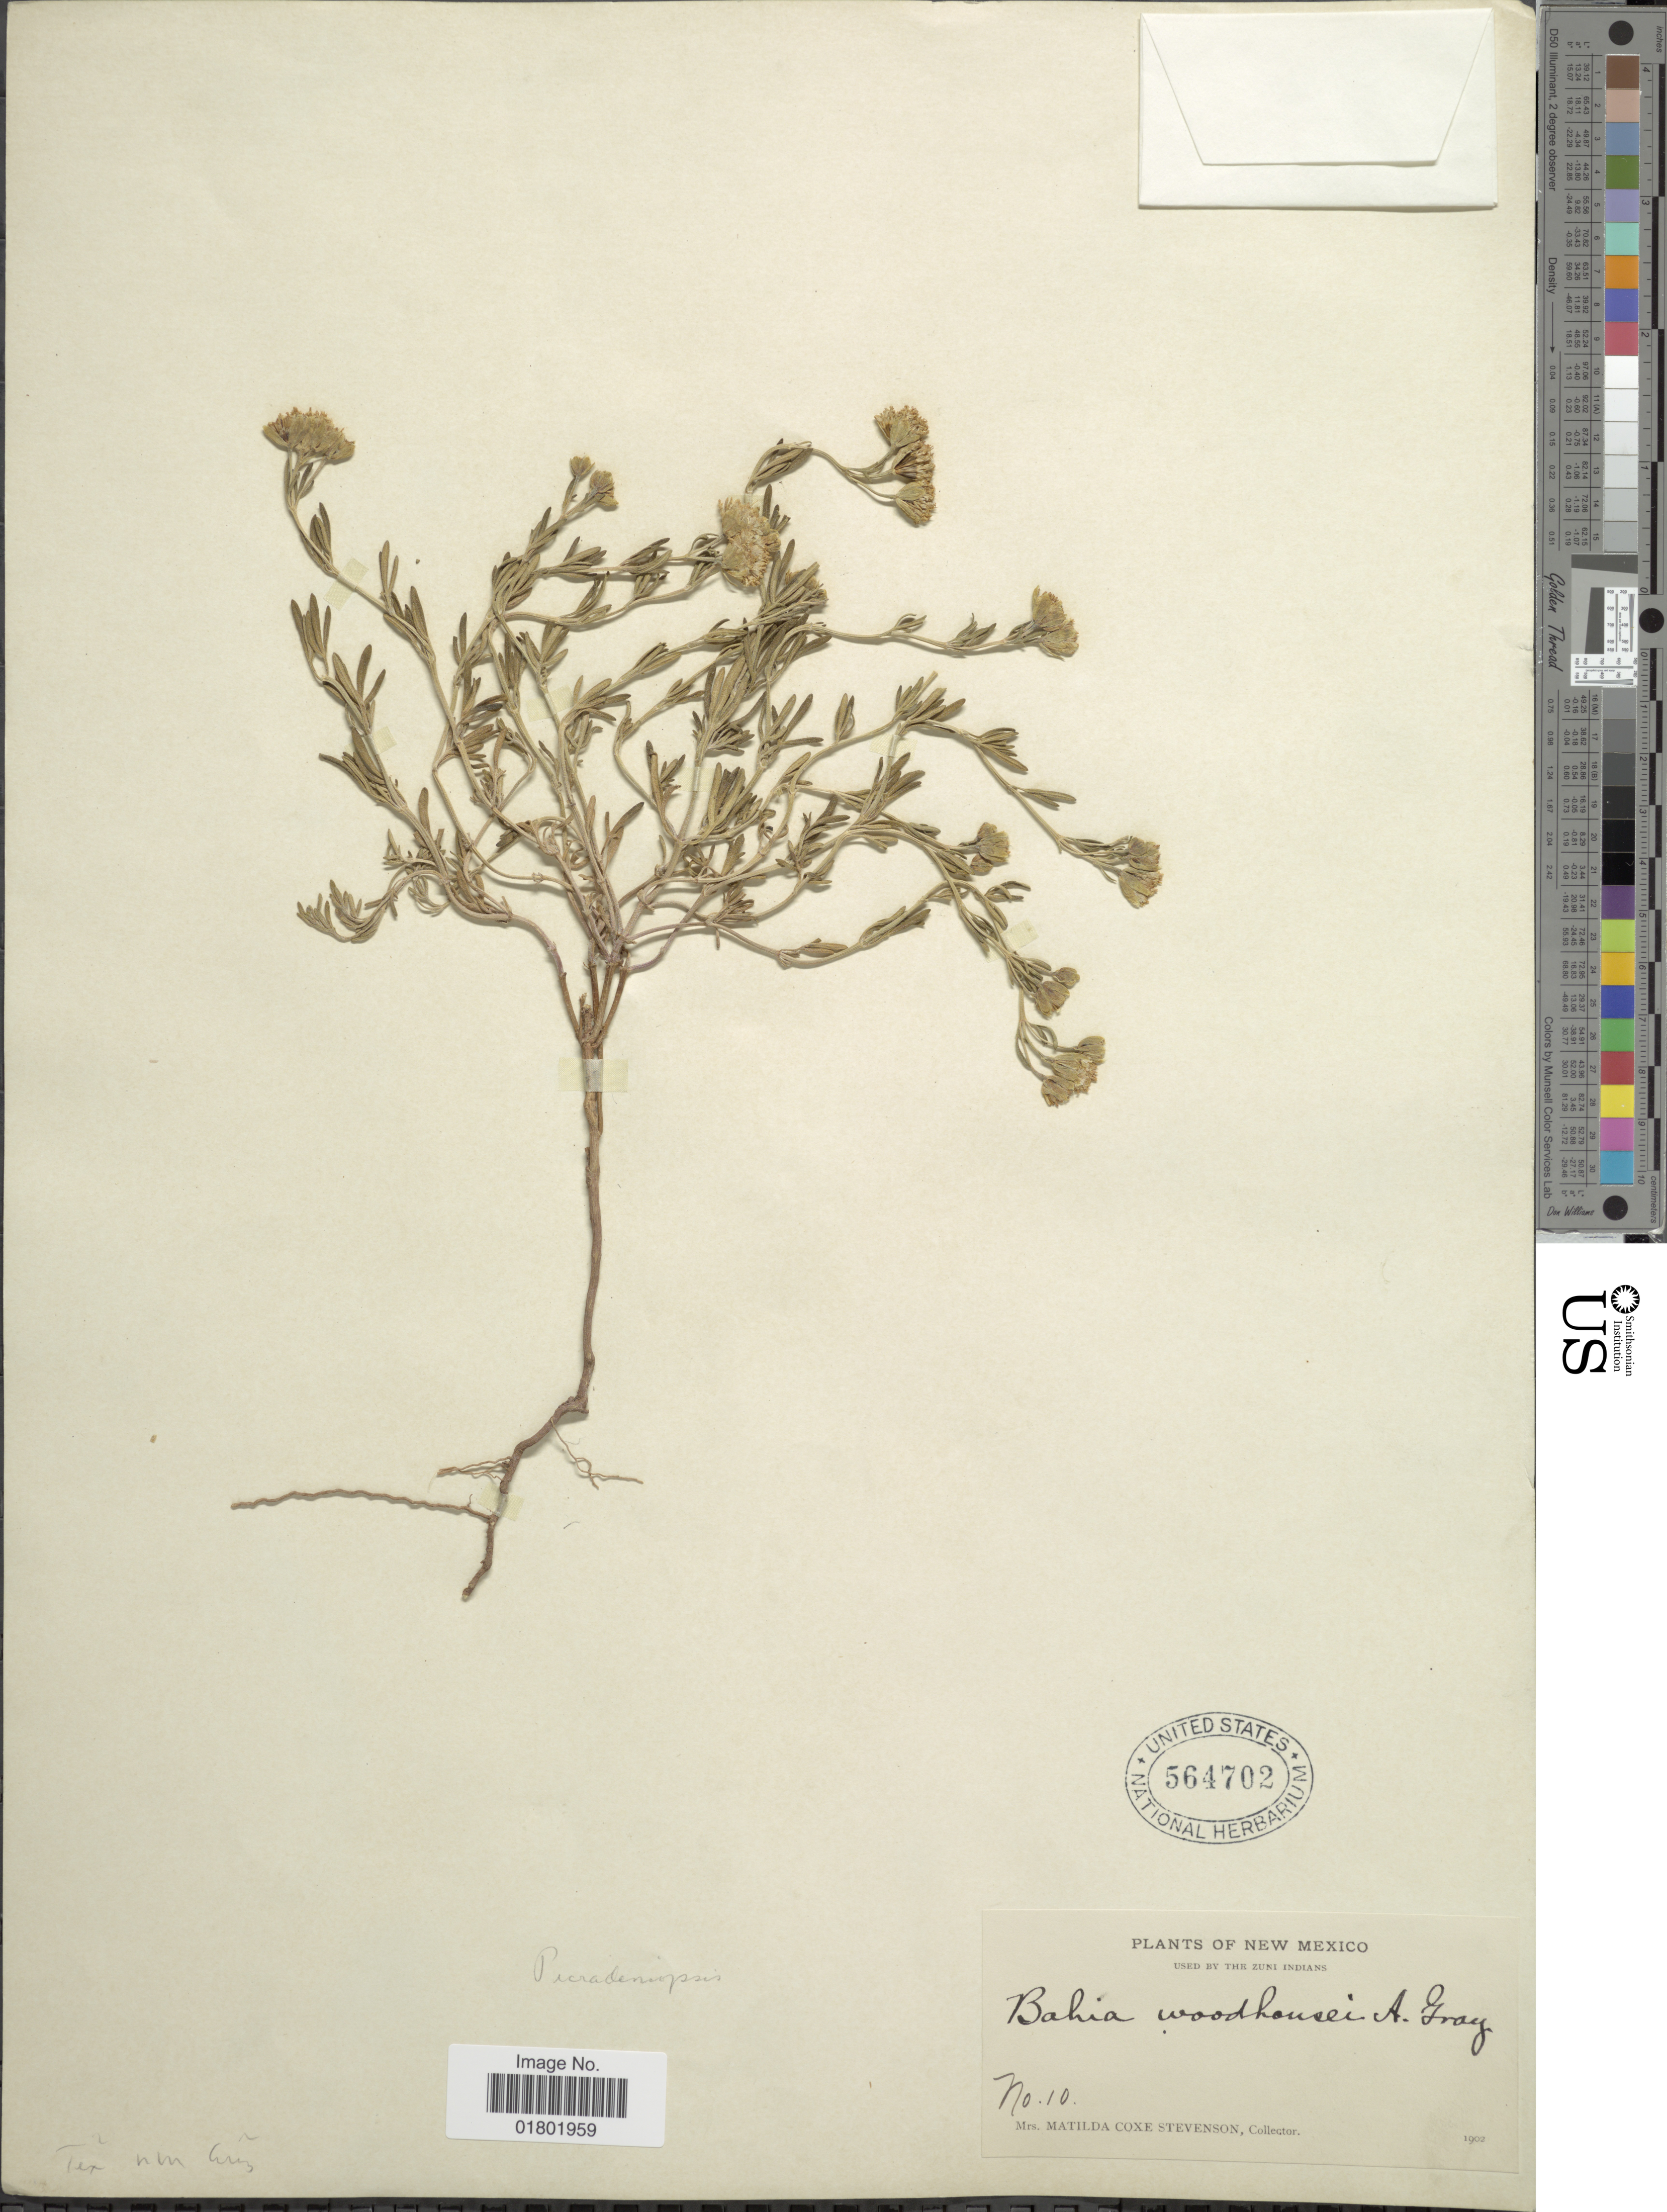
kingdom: Plantae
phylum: Tracheophyta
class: Magnoliopsida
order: Asterales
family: Asteraceae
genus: Bahia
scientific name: Bahia woodhousei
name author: A. Gray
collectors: M. Stevenson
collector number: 10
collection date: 1902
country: United States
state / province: New Mexico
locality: The Zuni Indians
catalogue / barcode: US 564702